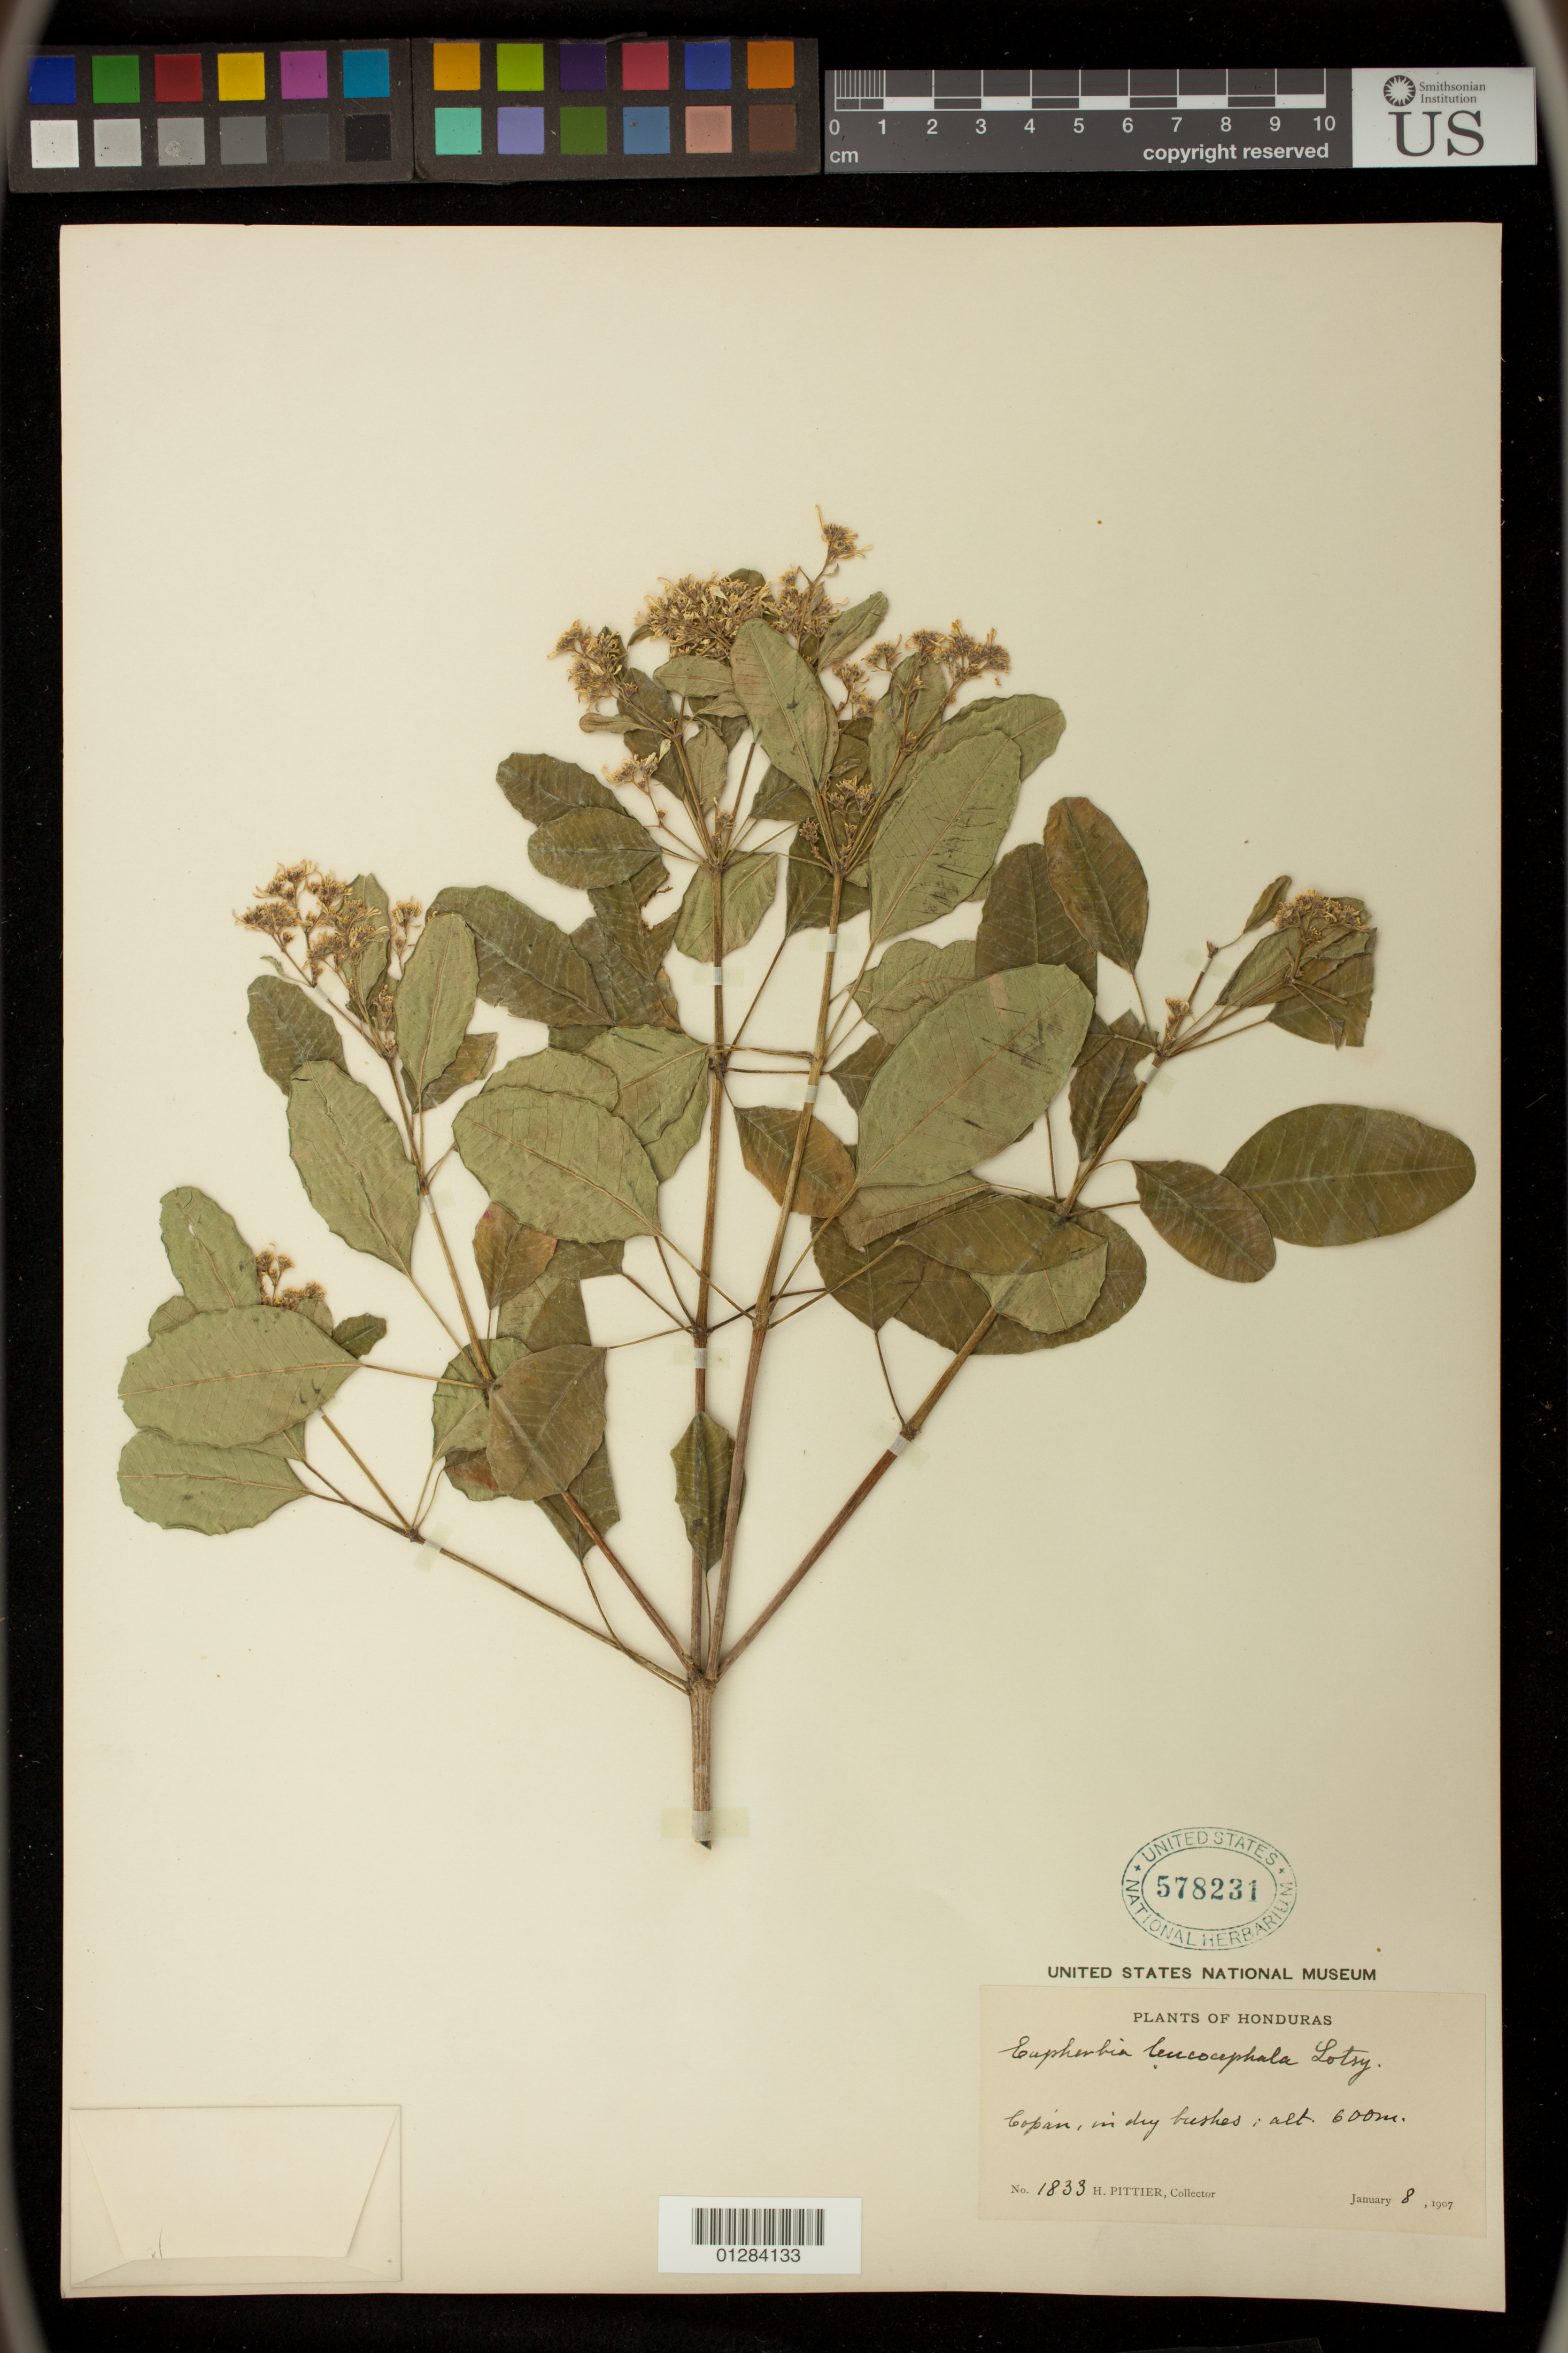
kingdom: Plantae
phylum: Tracheophyta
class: Magnoliopsida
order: Malpighiales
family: Euphorbiaceae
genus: Euphorbia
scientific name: Euphorbia leucocephala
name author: Lotsy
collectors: H. F. Pittier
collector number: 1833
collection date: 1907-01-08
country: Honduras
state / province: Copán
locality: Copan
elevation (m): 600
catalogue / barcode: US 578231